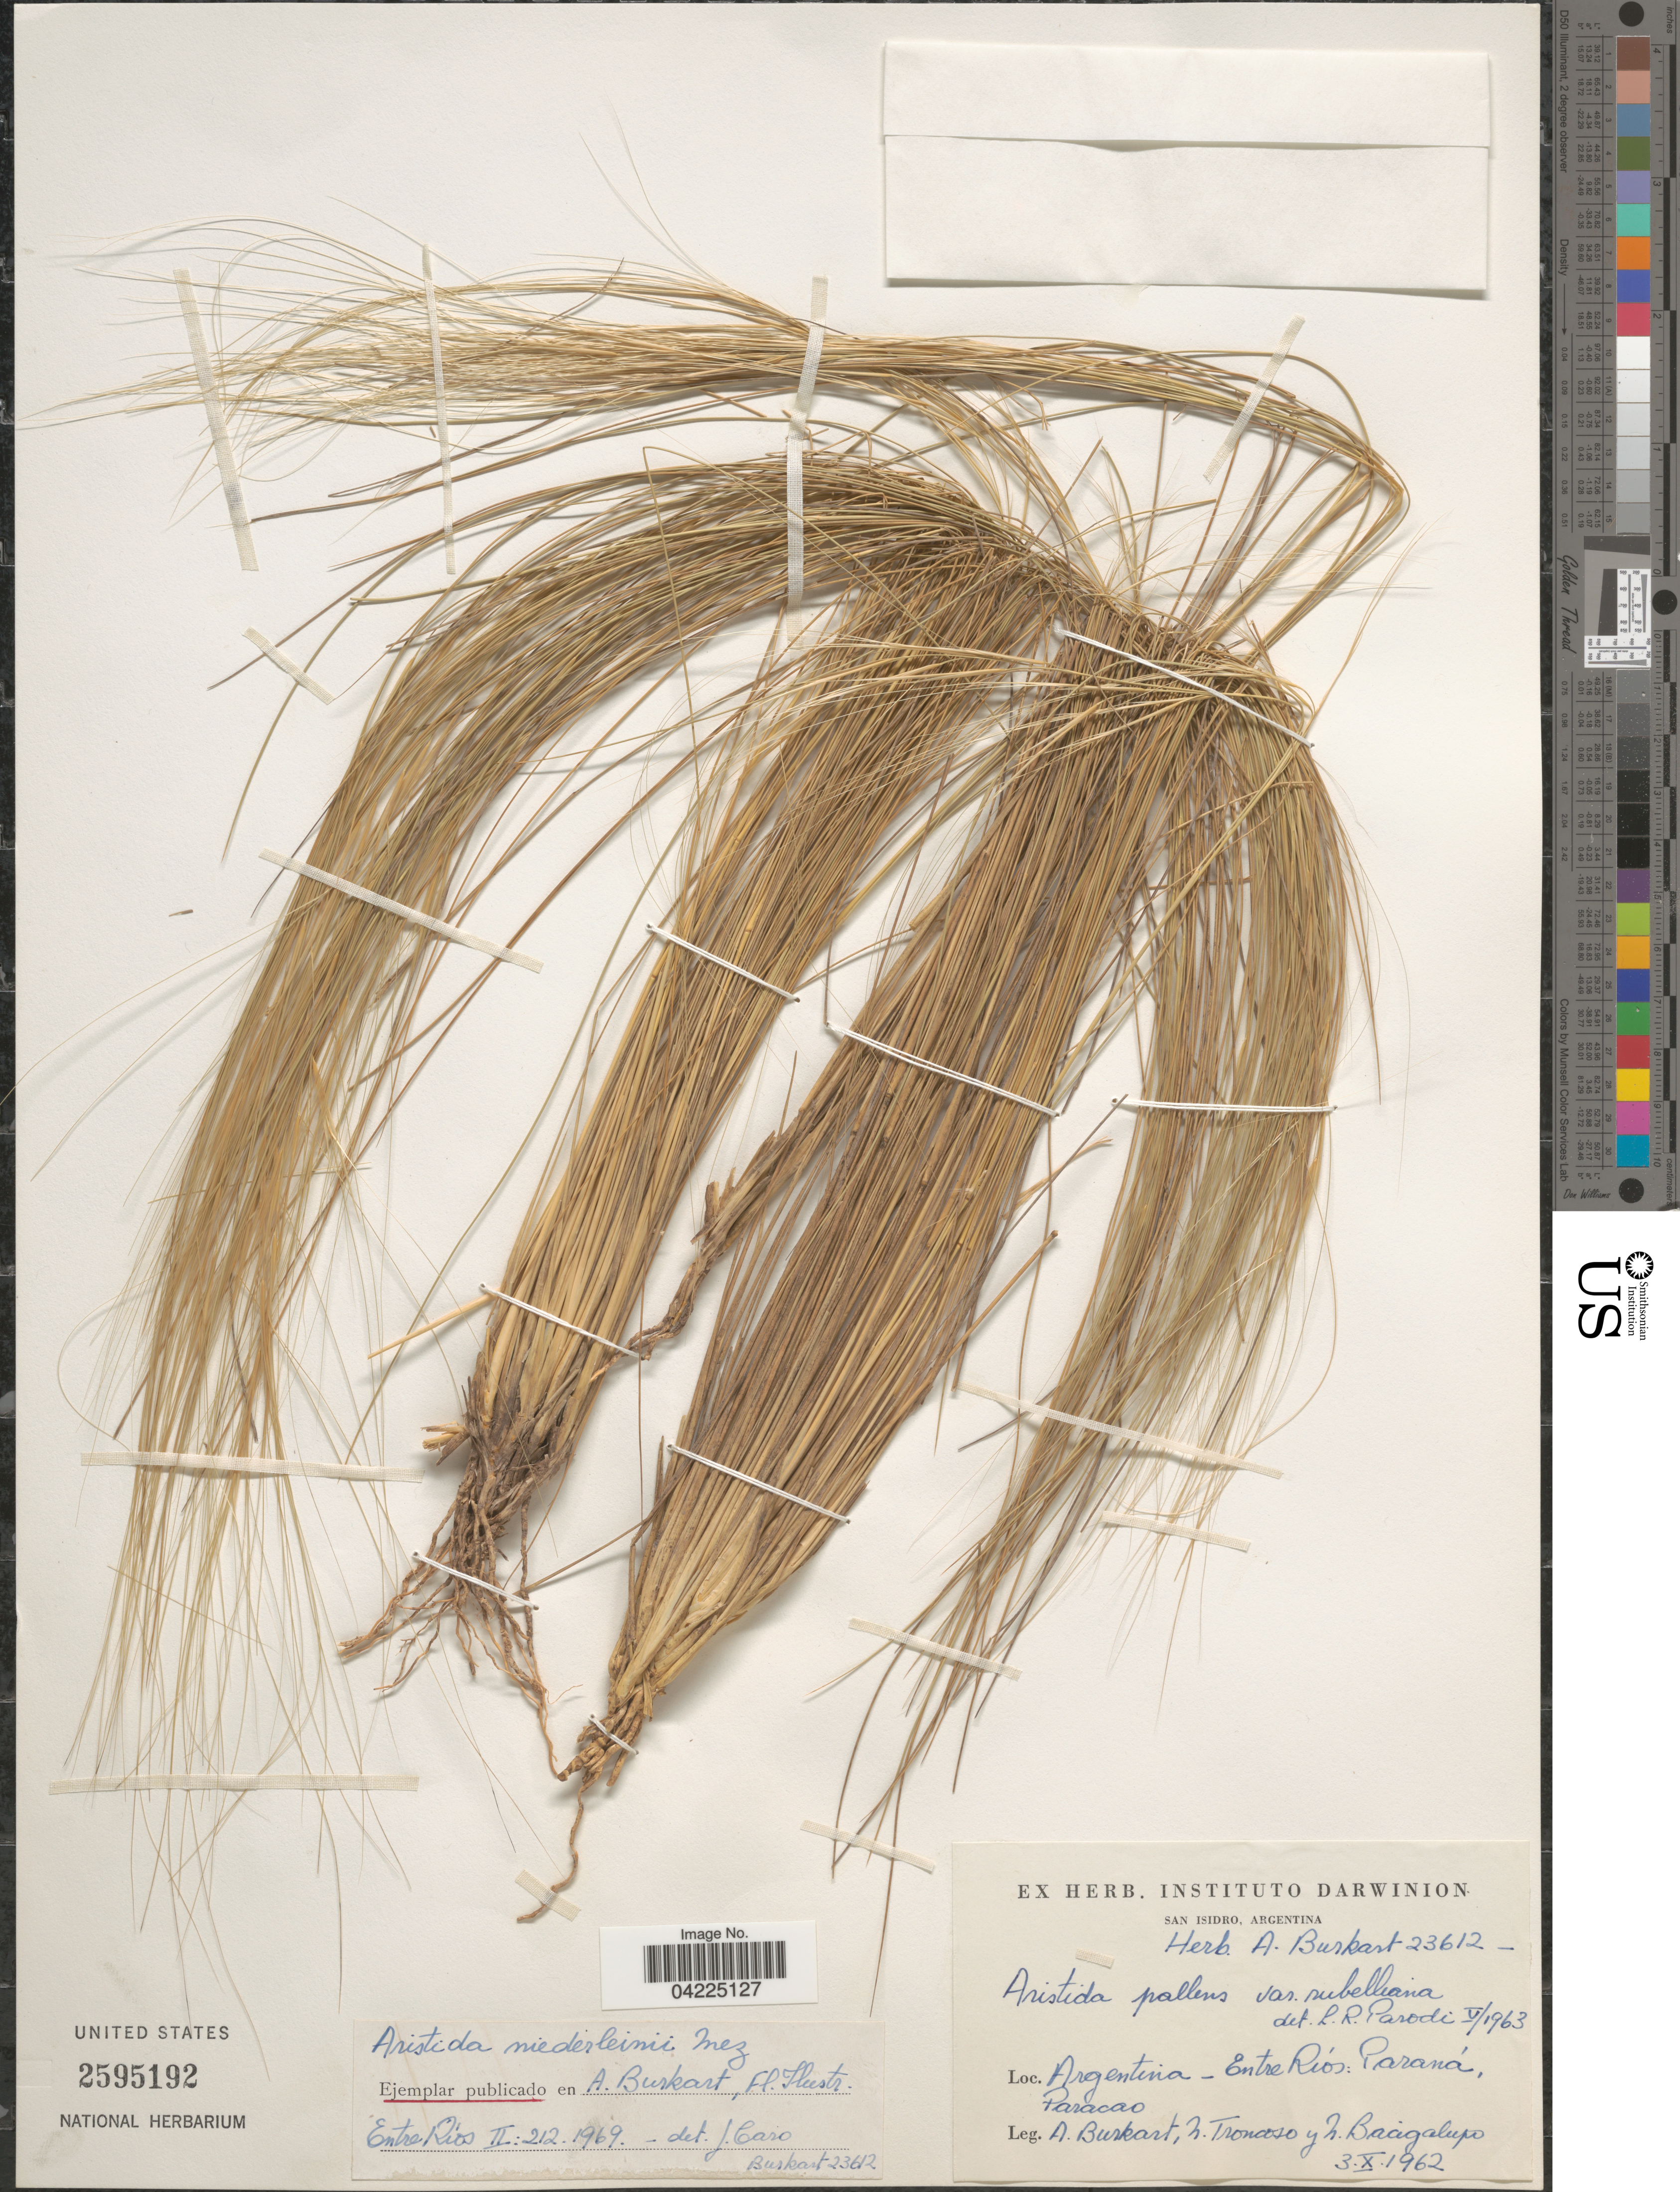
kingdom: Plantae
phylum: Tracheophyta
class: Liliopsida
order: Poales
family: Poaceae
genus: Aristida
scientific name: Aristida niederleinii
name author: Mez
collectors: A. E. Burkart, N. Troncoso & N. M. Bacigalupo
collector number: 23612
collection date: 1962-10-03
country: Argentina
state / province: Entre Rios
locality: Paraná, Paracao.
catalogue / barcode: US 2595192